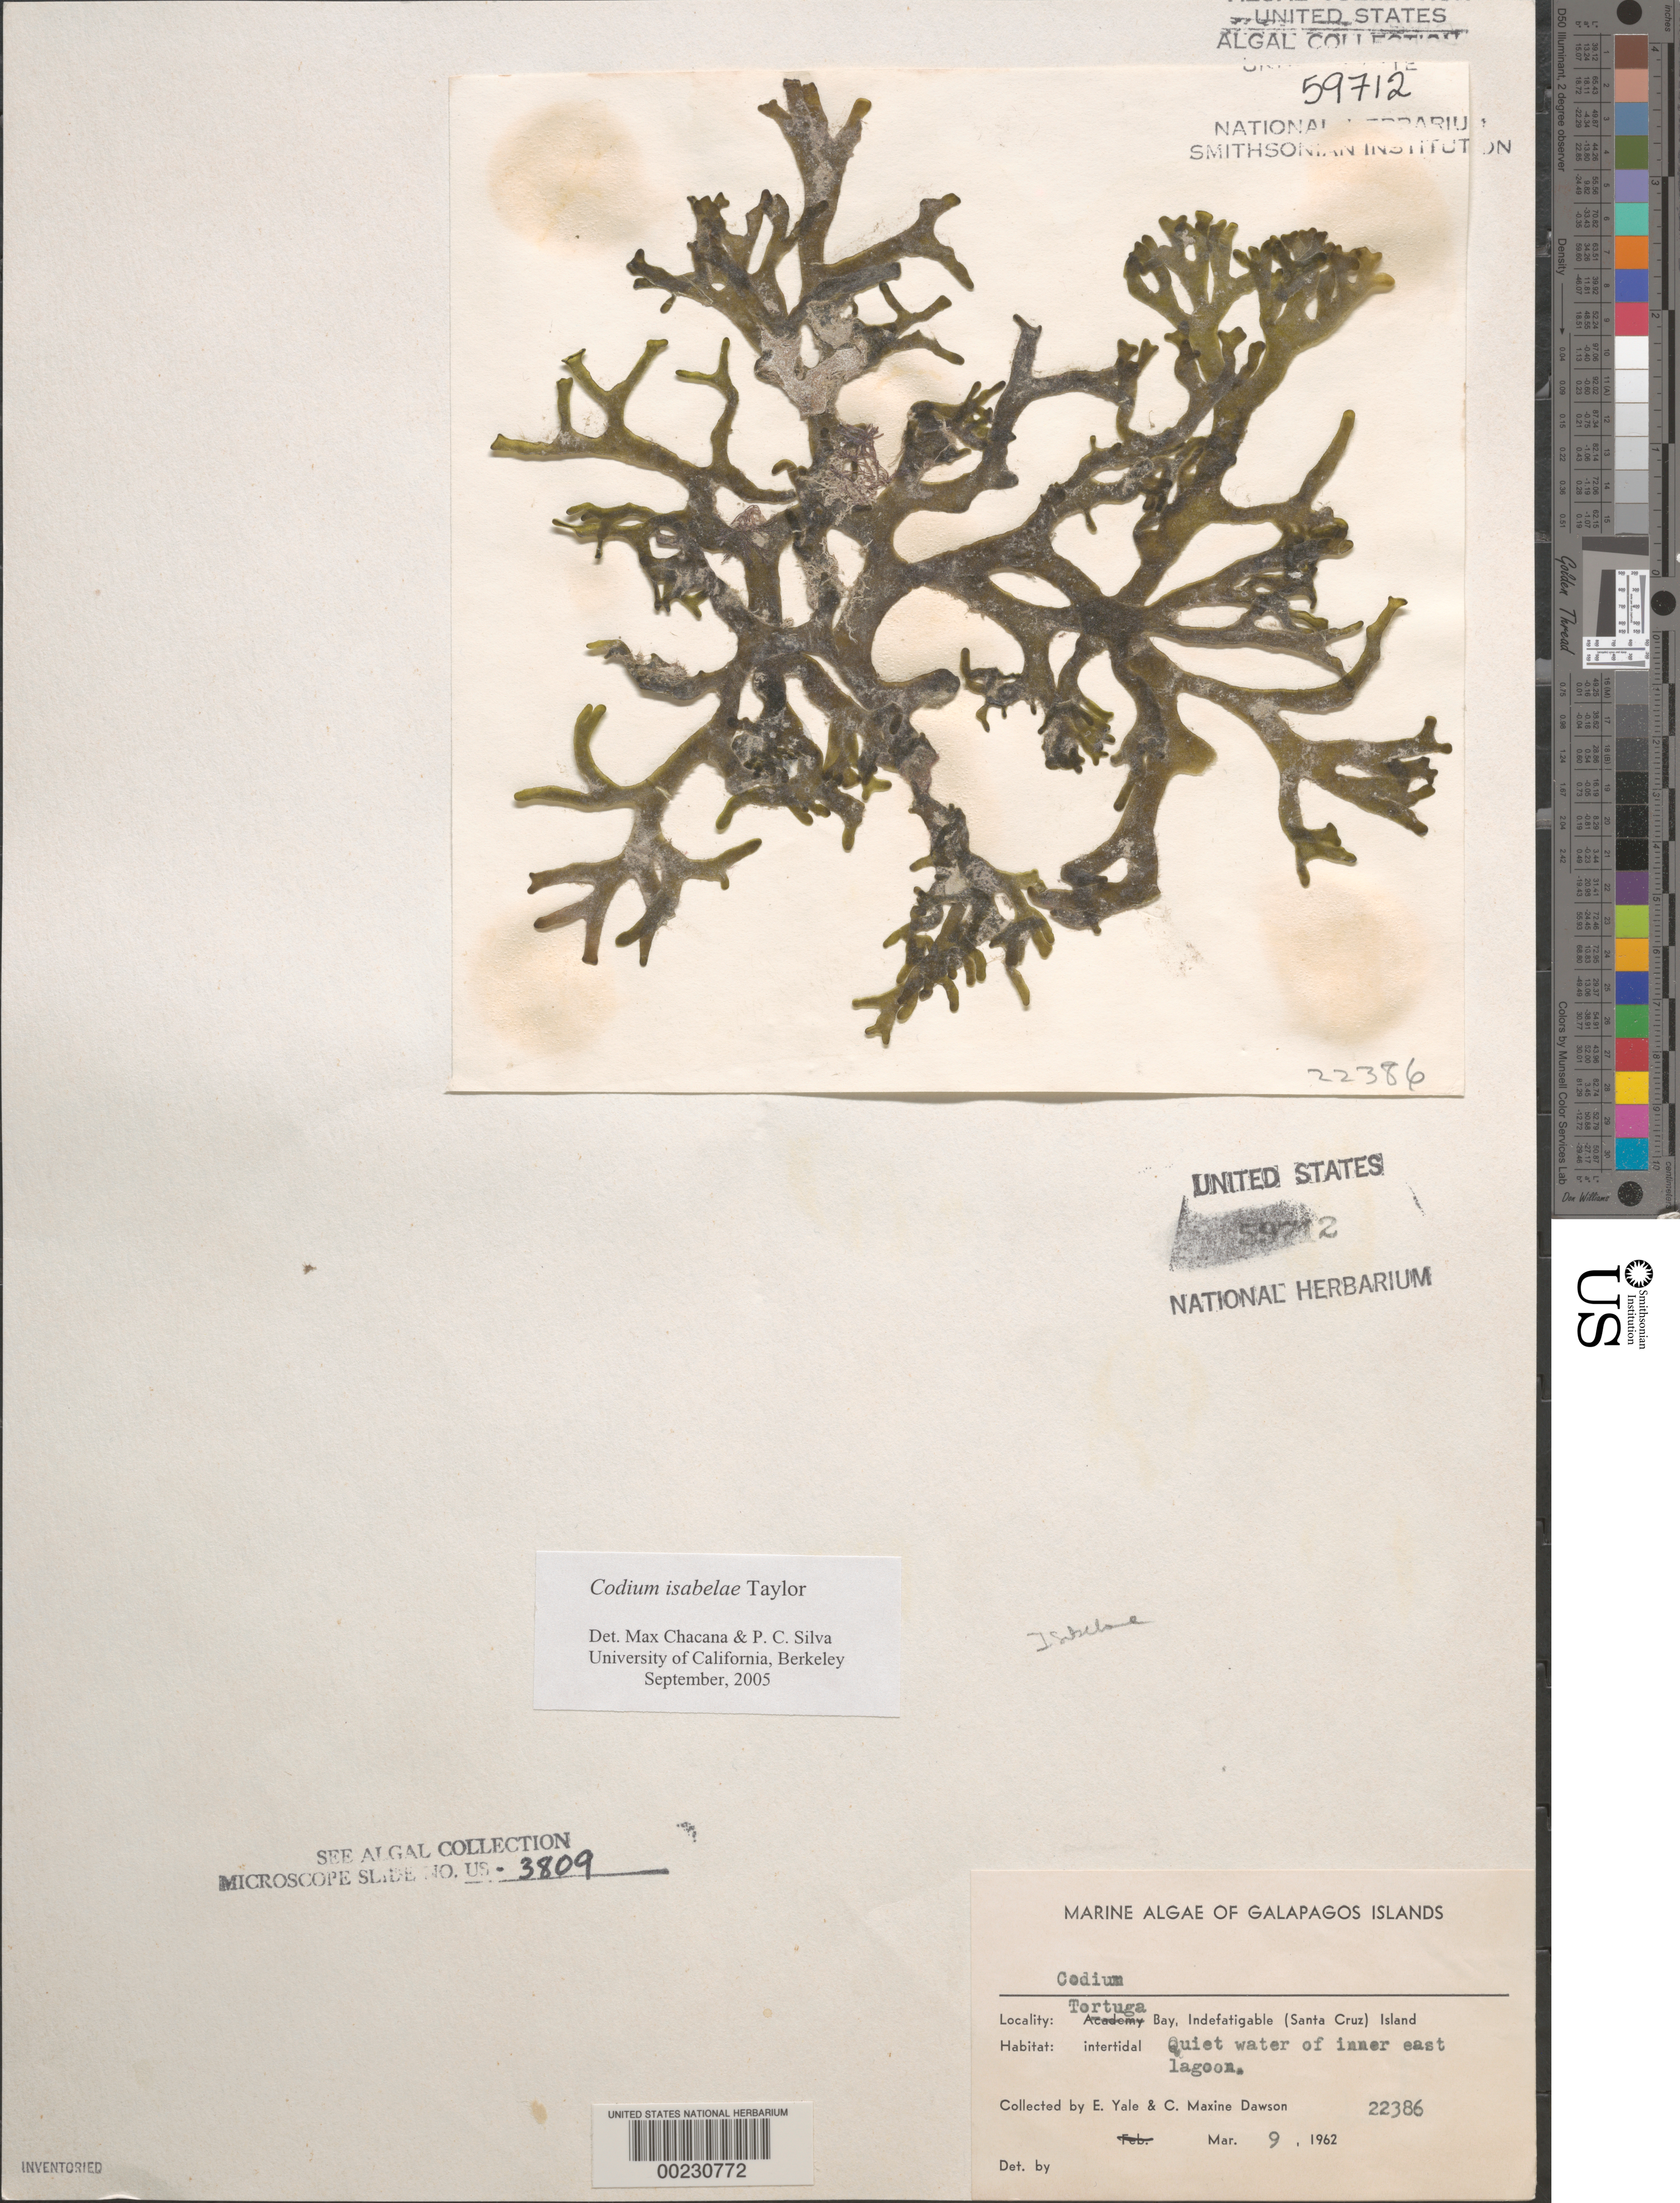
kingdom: Plantae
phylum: Chlorophyta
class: Ulvophyceae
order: Bryopsidales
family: Codiaceae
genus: Codium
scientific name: Codium isabelae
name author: W.R. Taylor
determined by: Chacana, M. E.; Silva, P. C.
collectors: E. Y. Dawson & C. M. Dawson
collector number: EYD 22386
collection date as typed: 09 Mar 1962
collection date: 1962-03-09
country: Ecuador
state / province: Colón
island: Santa Cruz [Indefatigable, Chaves]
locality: Tortuga Bay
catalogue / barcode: US 59712